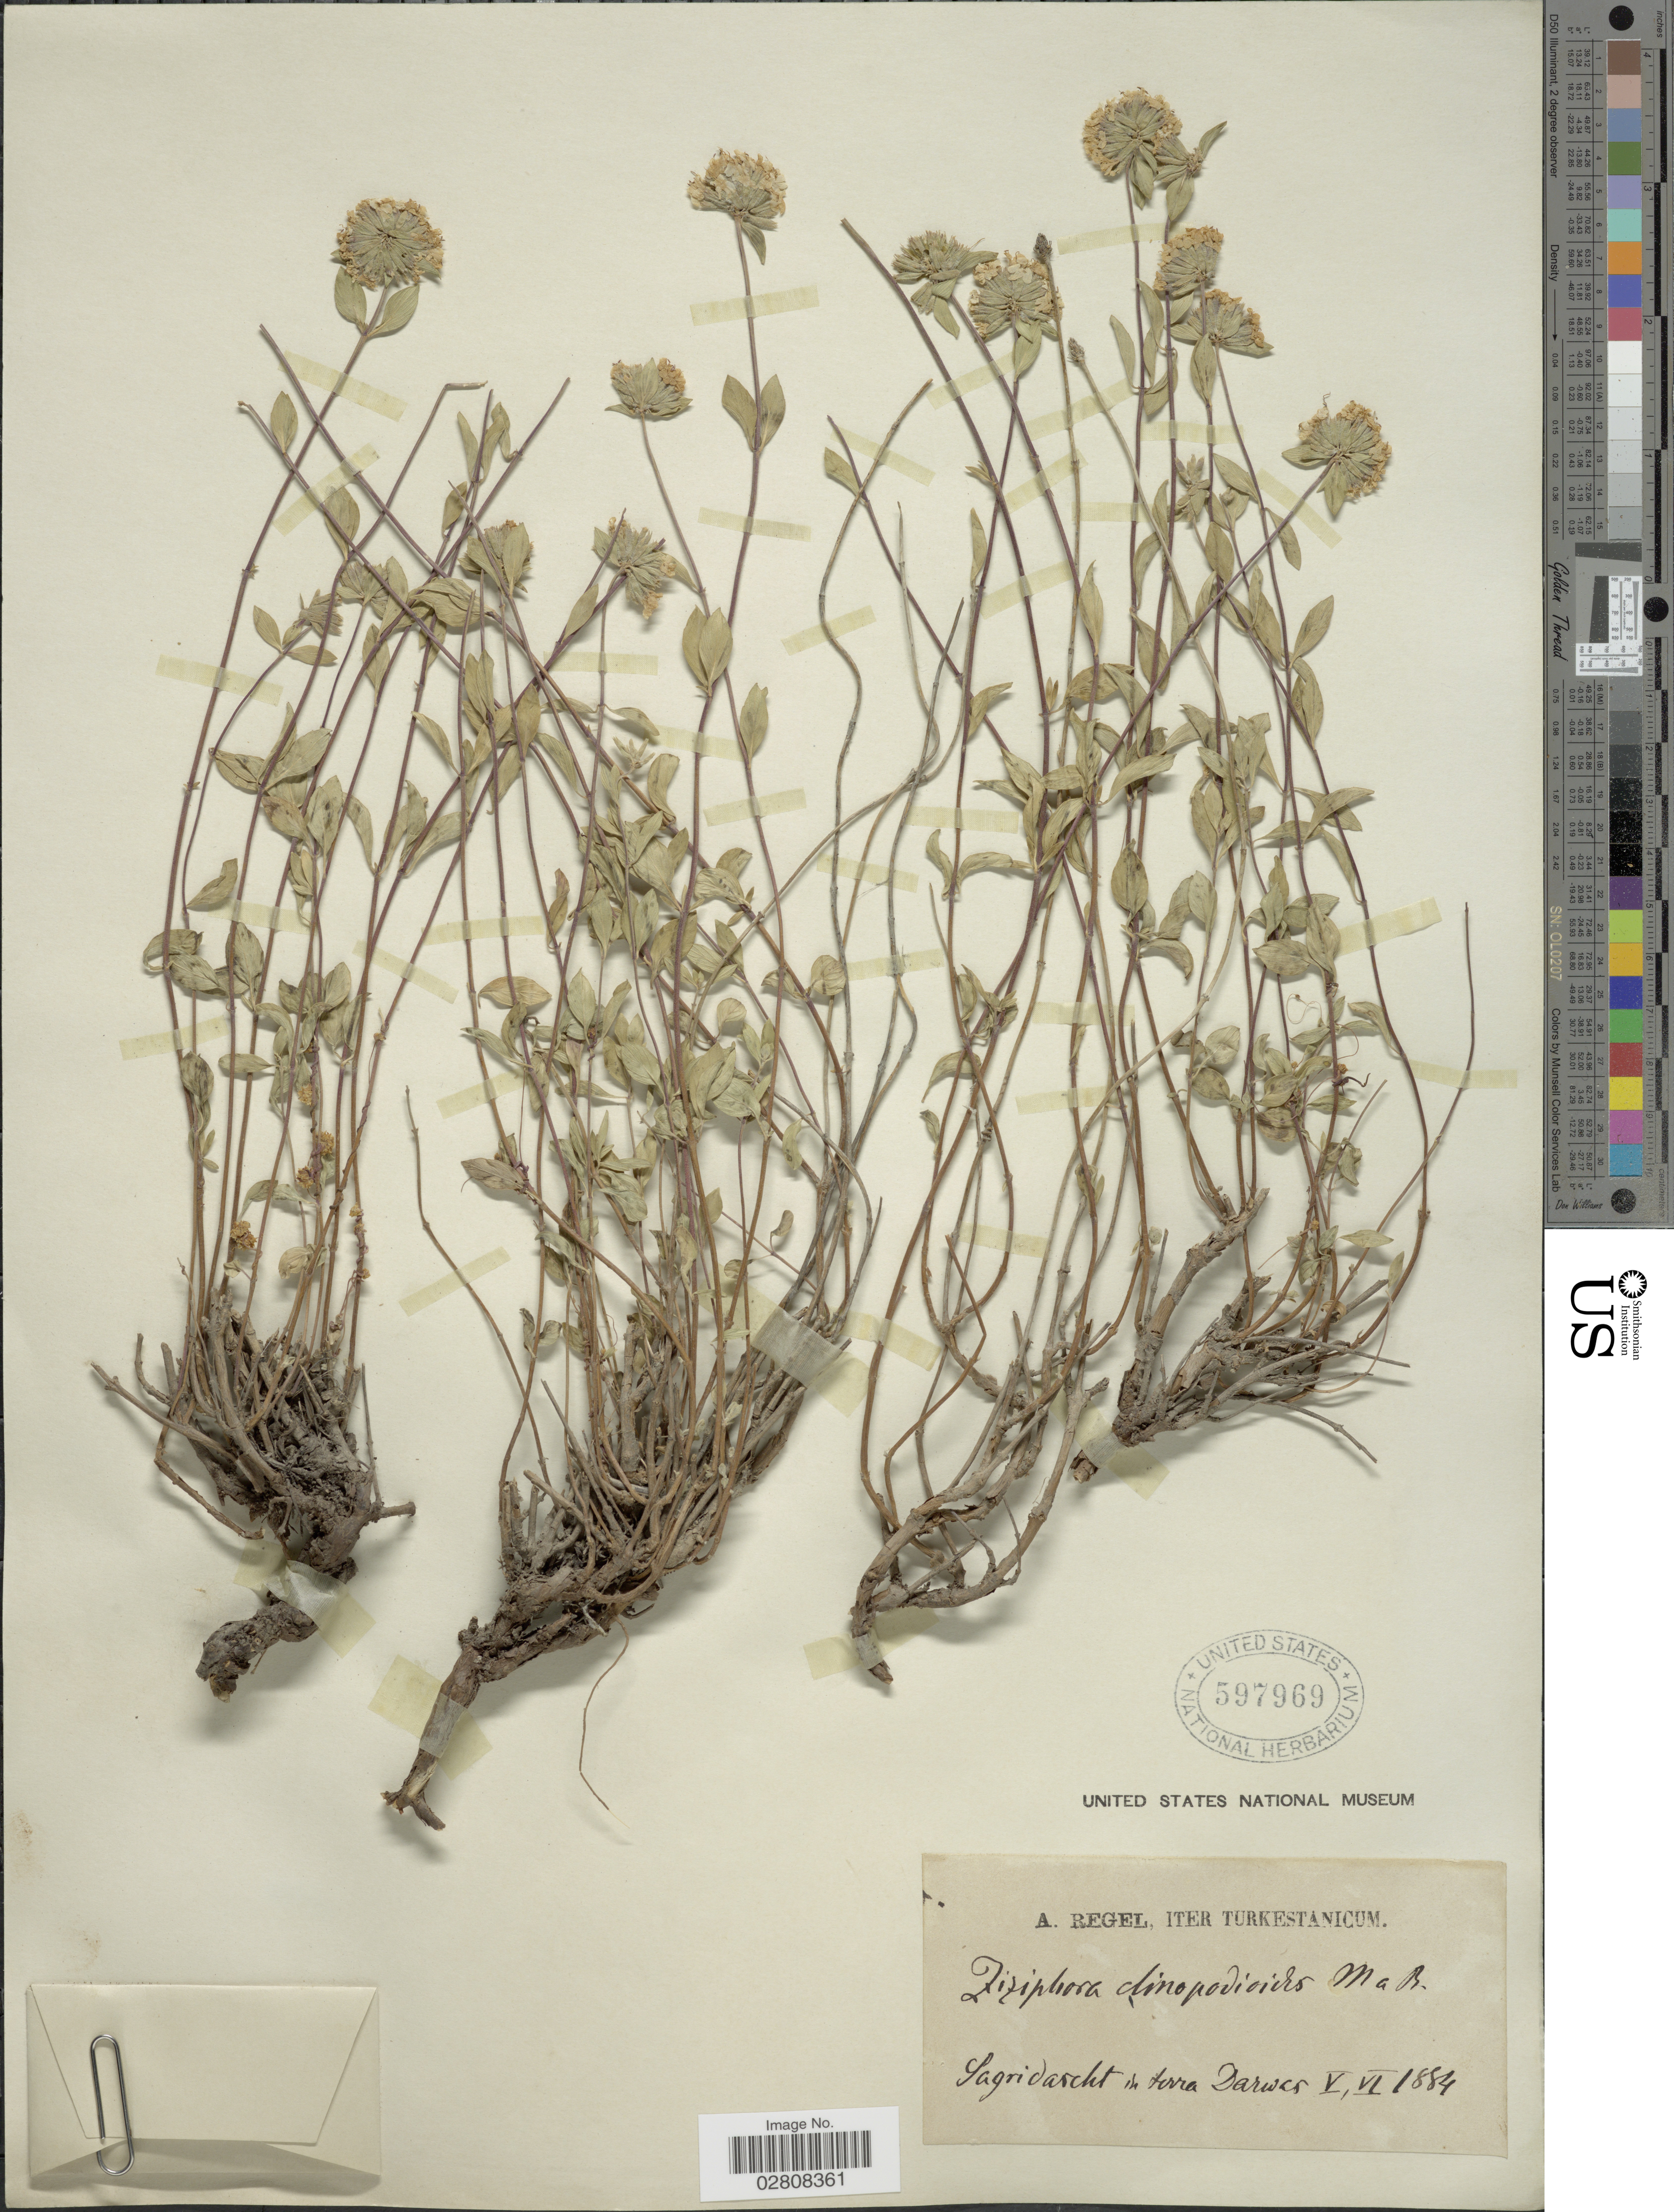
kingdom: Plantae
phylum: Tracheophyta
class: Magnoliopsida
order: Lamiales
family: Lamiaceae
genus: Ziziphora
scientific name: Ziziphora clinopodioides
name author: Lam.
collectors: A. Regel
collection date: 1884-05/1884-06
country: Turkey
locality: Turkestanicum. Lagridarcht in terra Darwer [interpreted]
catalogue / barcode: US 597969